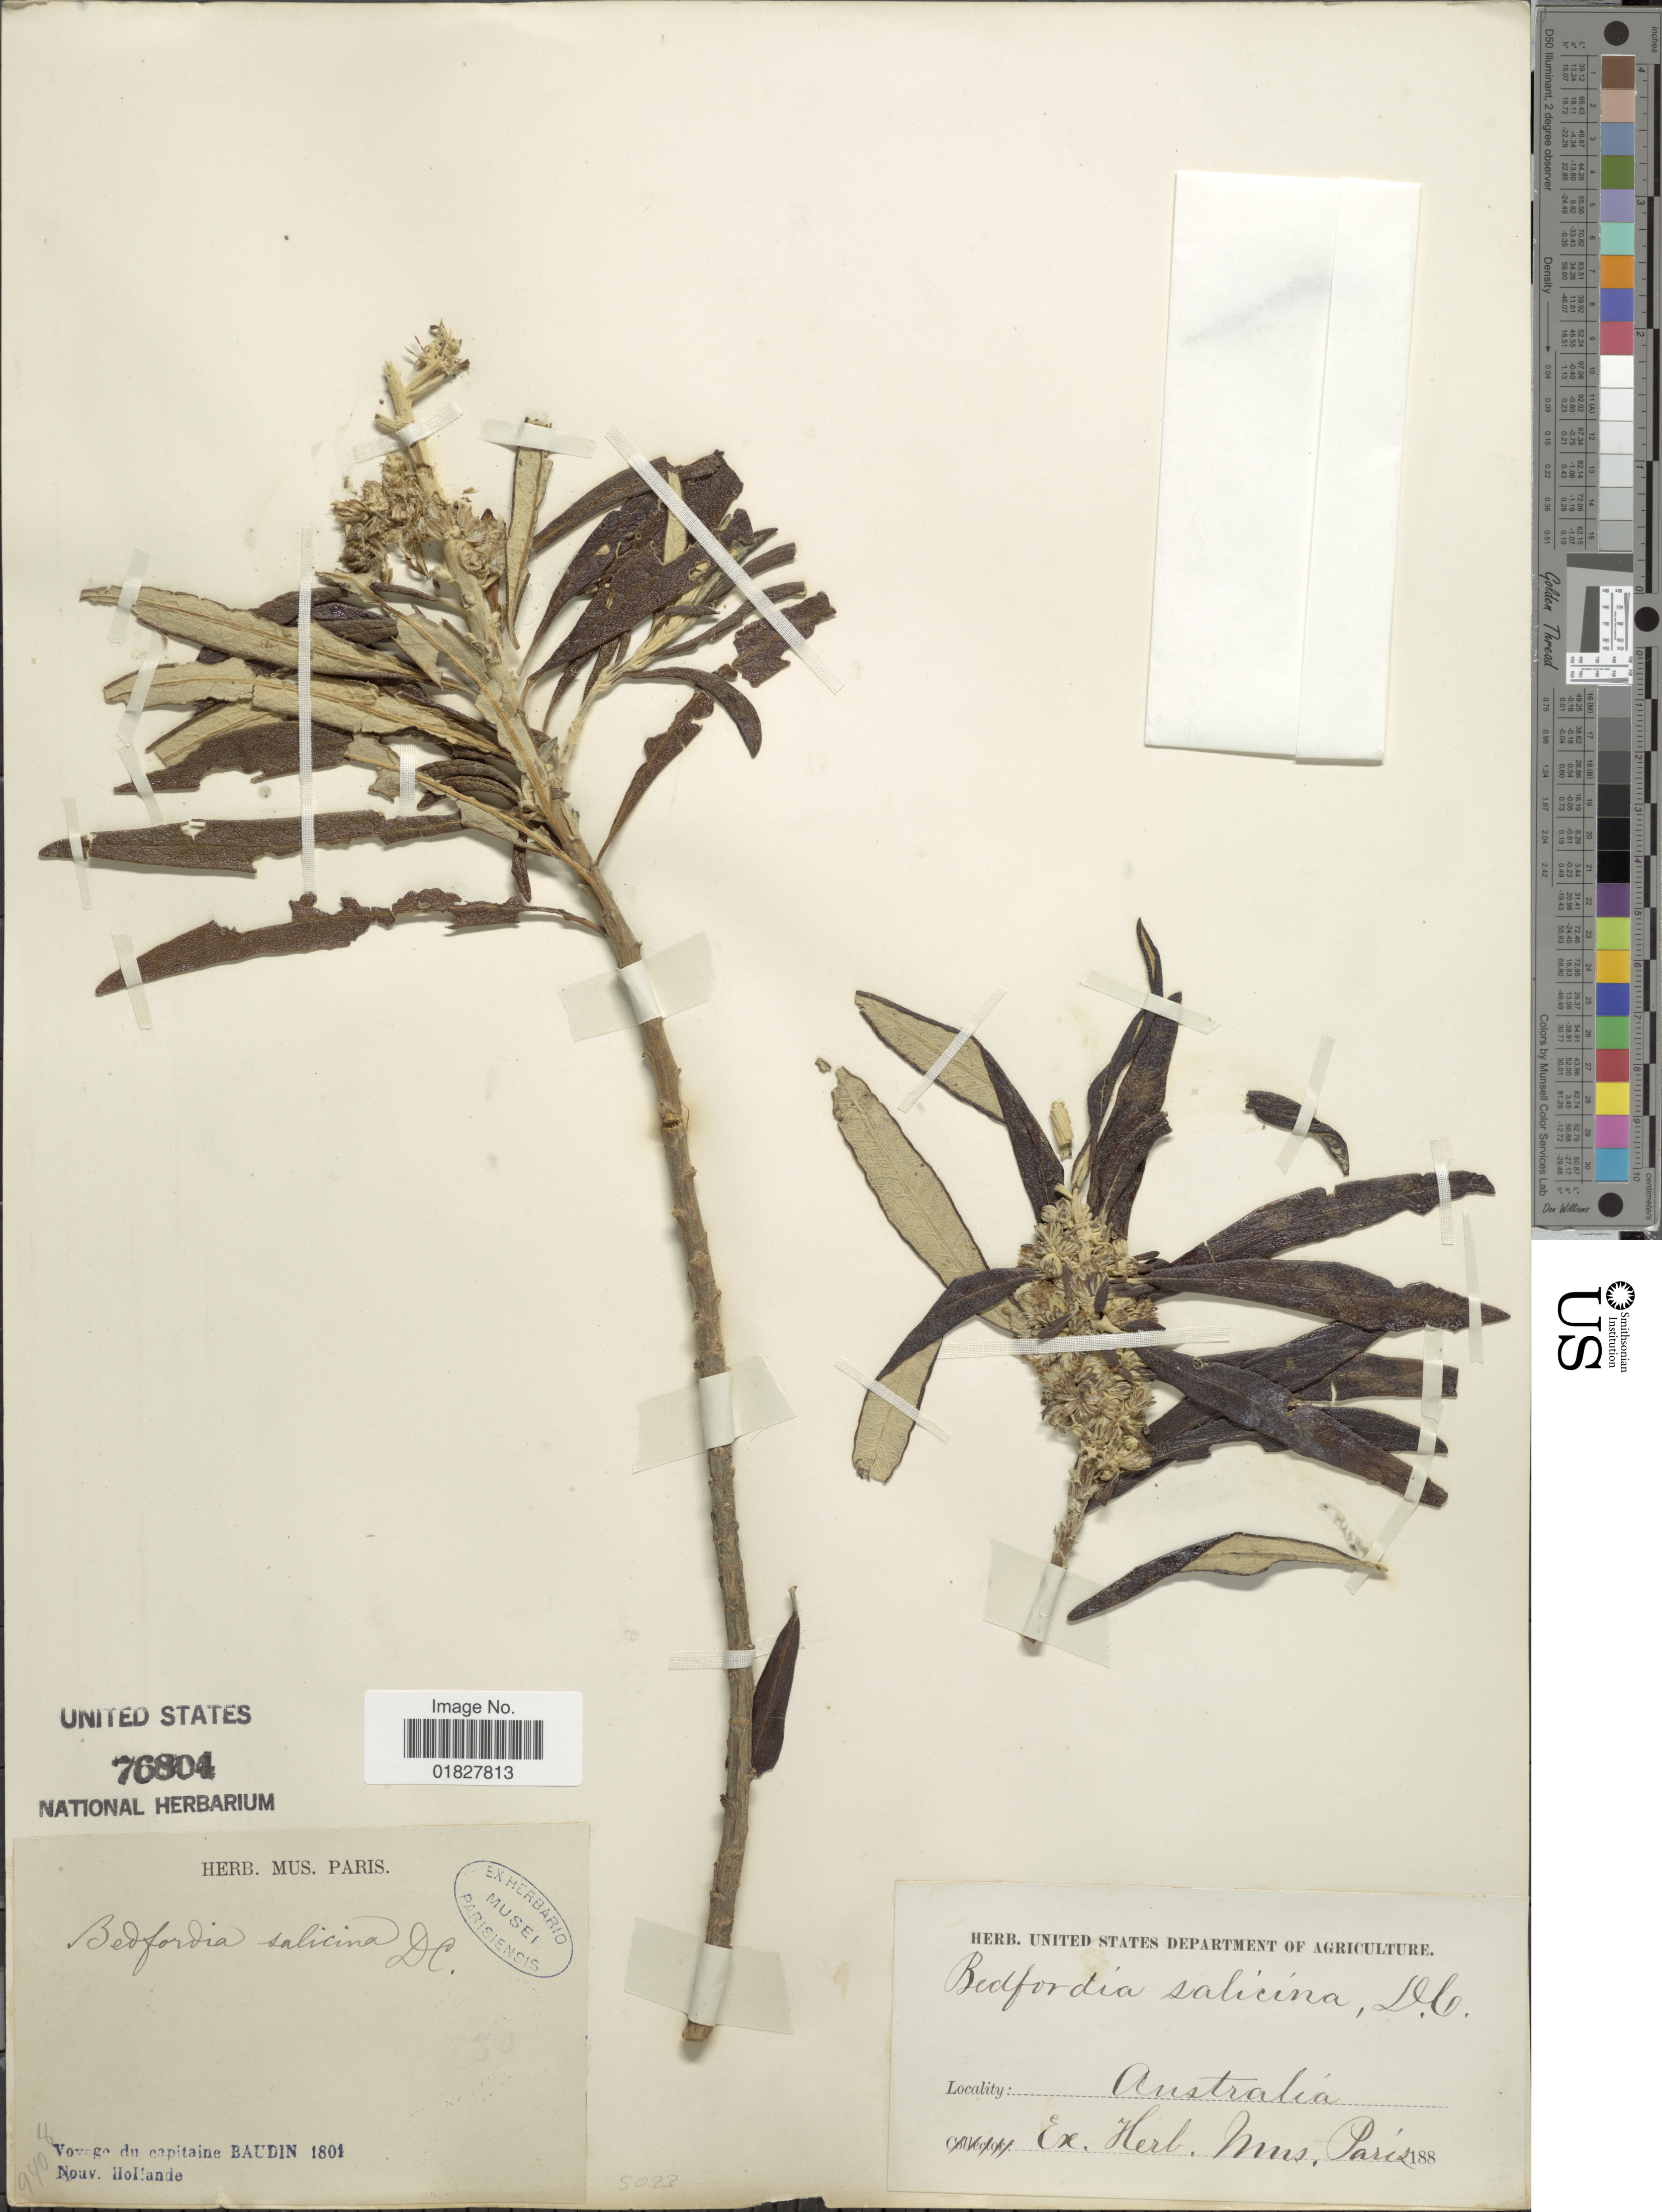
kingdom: Plantae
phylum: Tracheophyta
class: Magnoliopsida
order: Asterales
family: Asteraceae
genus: Bedfordia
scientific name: Bedfordia salicina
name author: (Labill.) DC.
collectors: T. Baudin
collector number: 9408?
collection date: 1801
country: Australia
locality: Noav. Holande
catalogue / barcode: US 76804